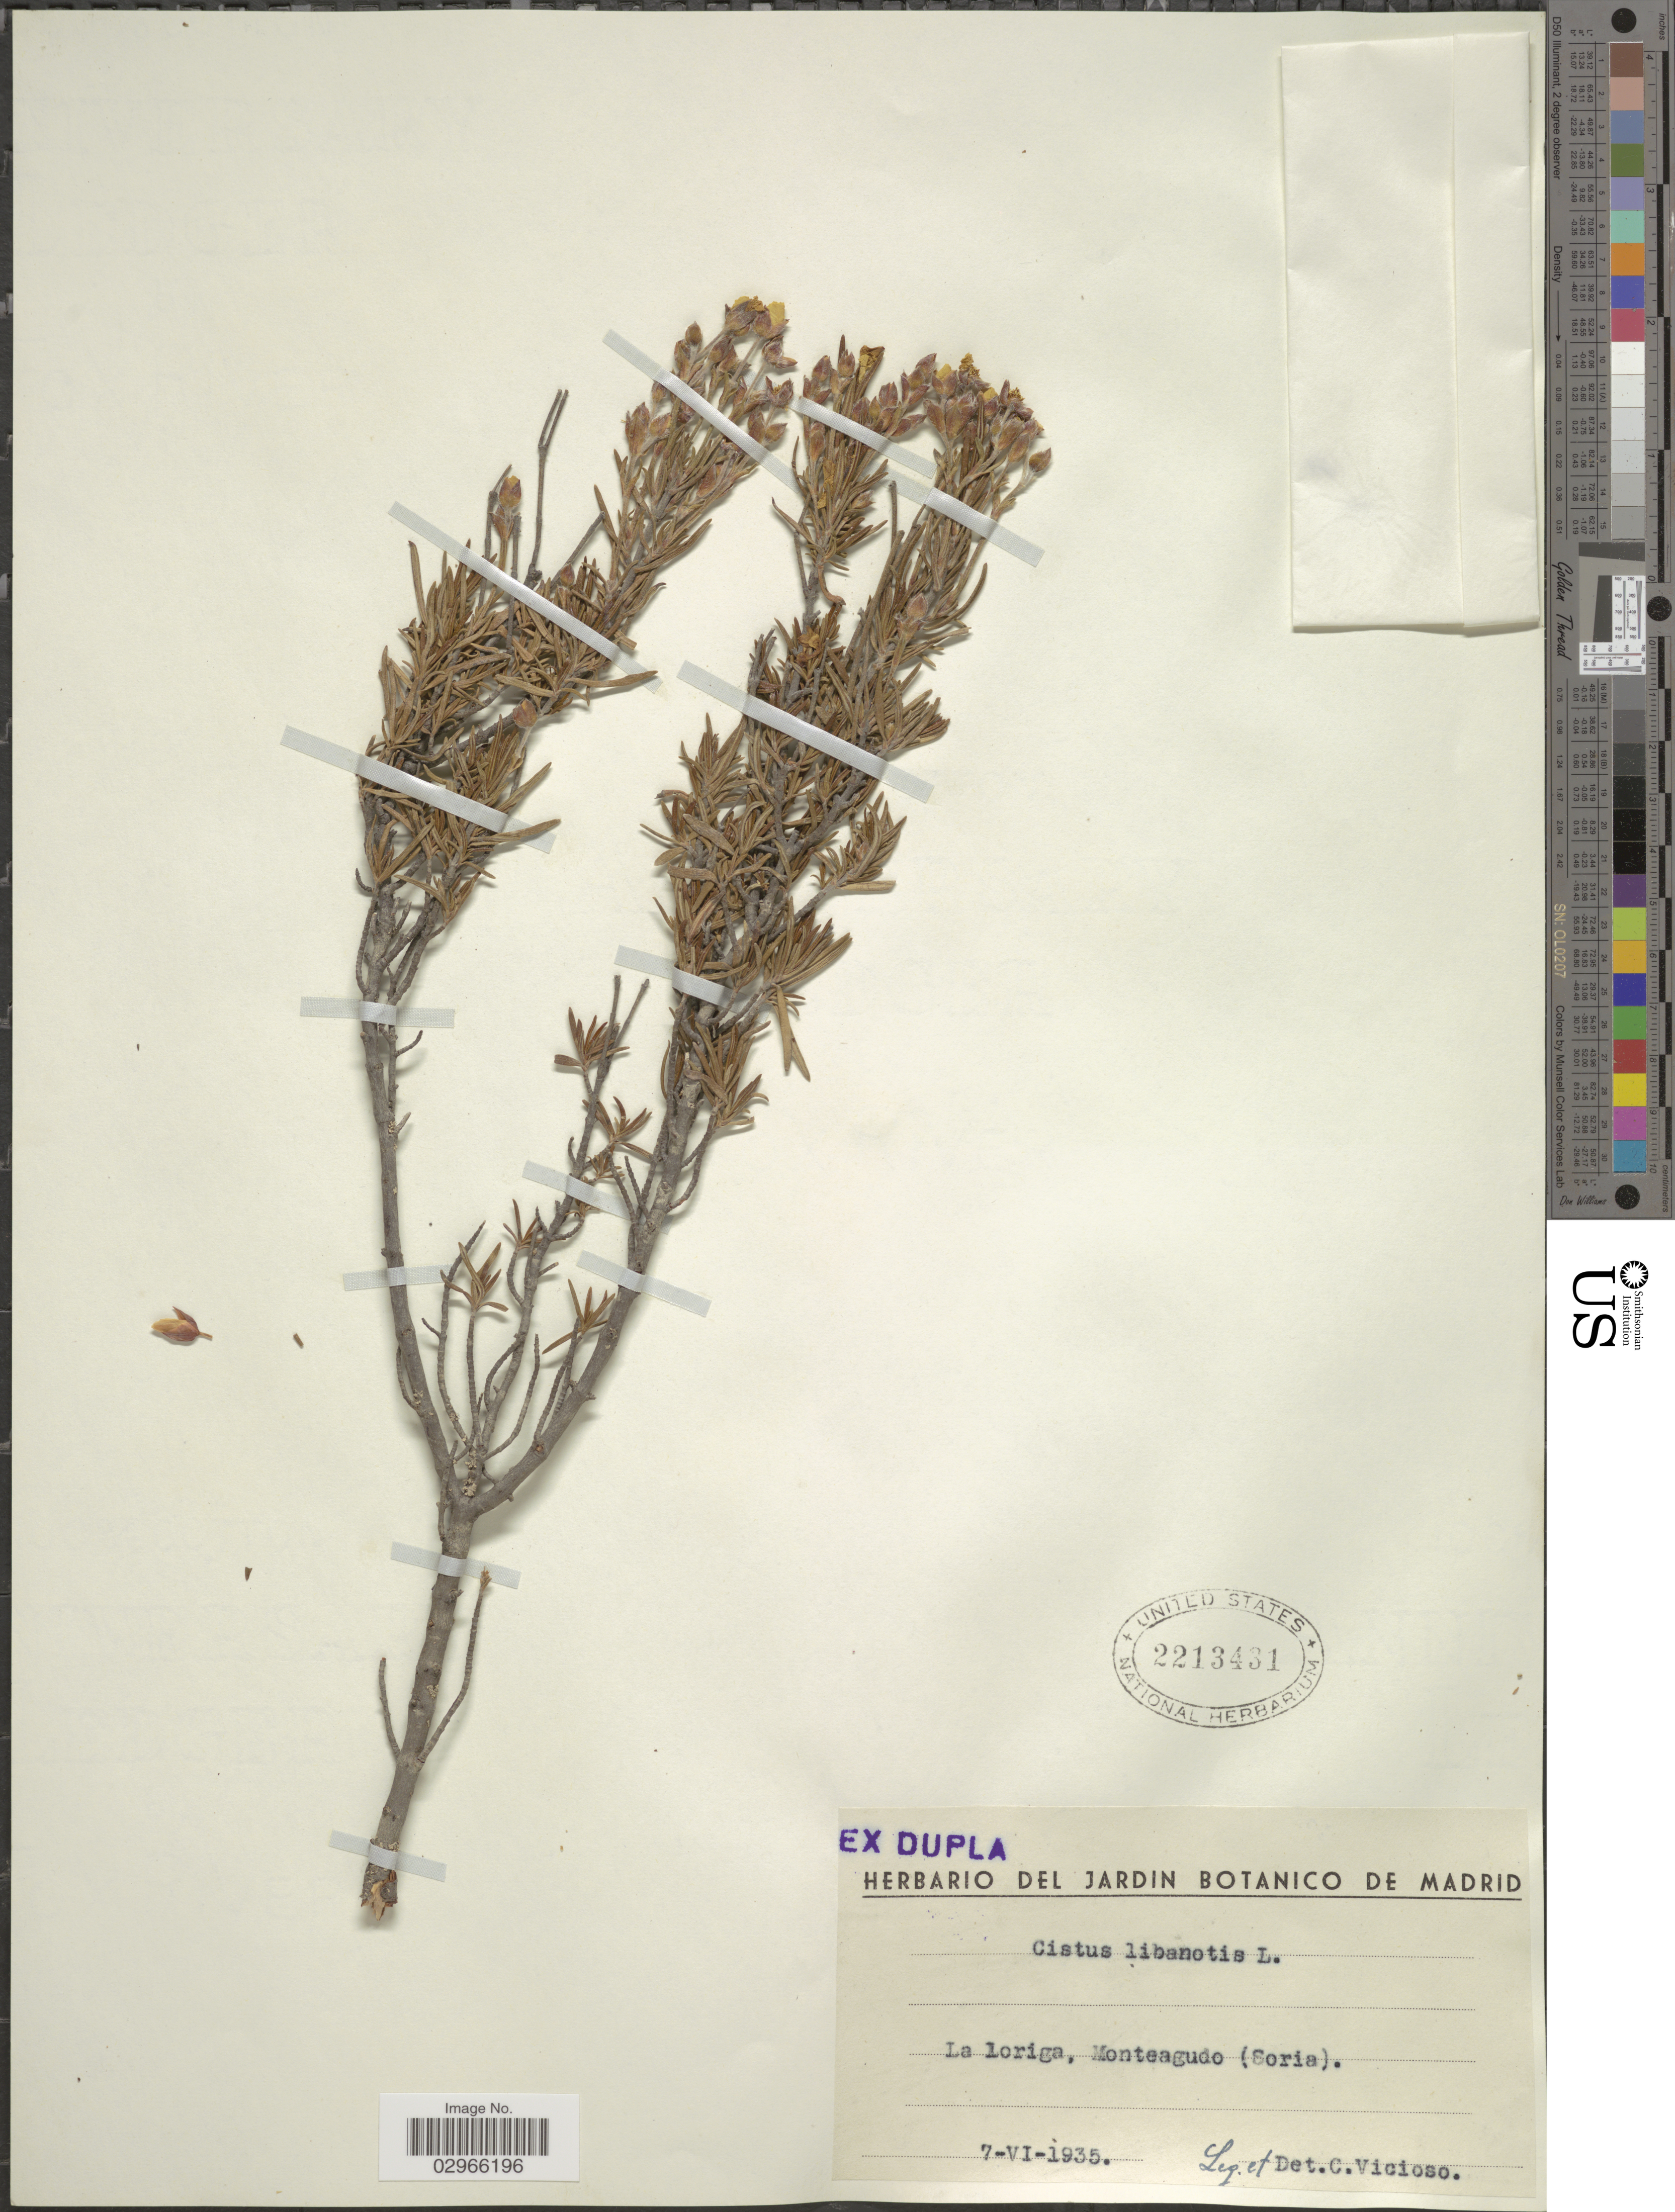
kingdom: Plantae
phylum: Tracheophyta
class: Magnoliopsida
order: Malvales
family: Cistaceae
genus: Cistus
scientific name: Cistus libanotis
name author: L.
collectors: C. Vicioso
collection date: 1935-06-07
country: Spain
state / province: Madrid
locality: La Loriga, Monteagudo (Soria).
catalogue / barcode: US 2213431